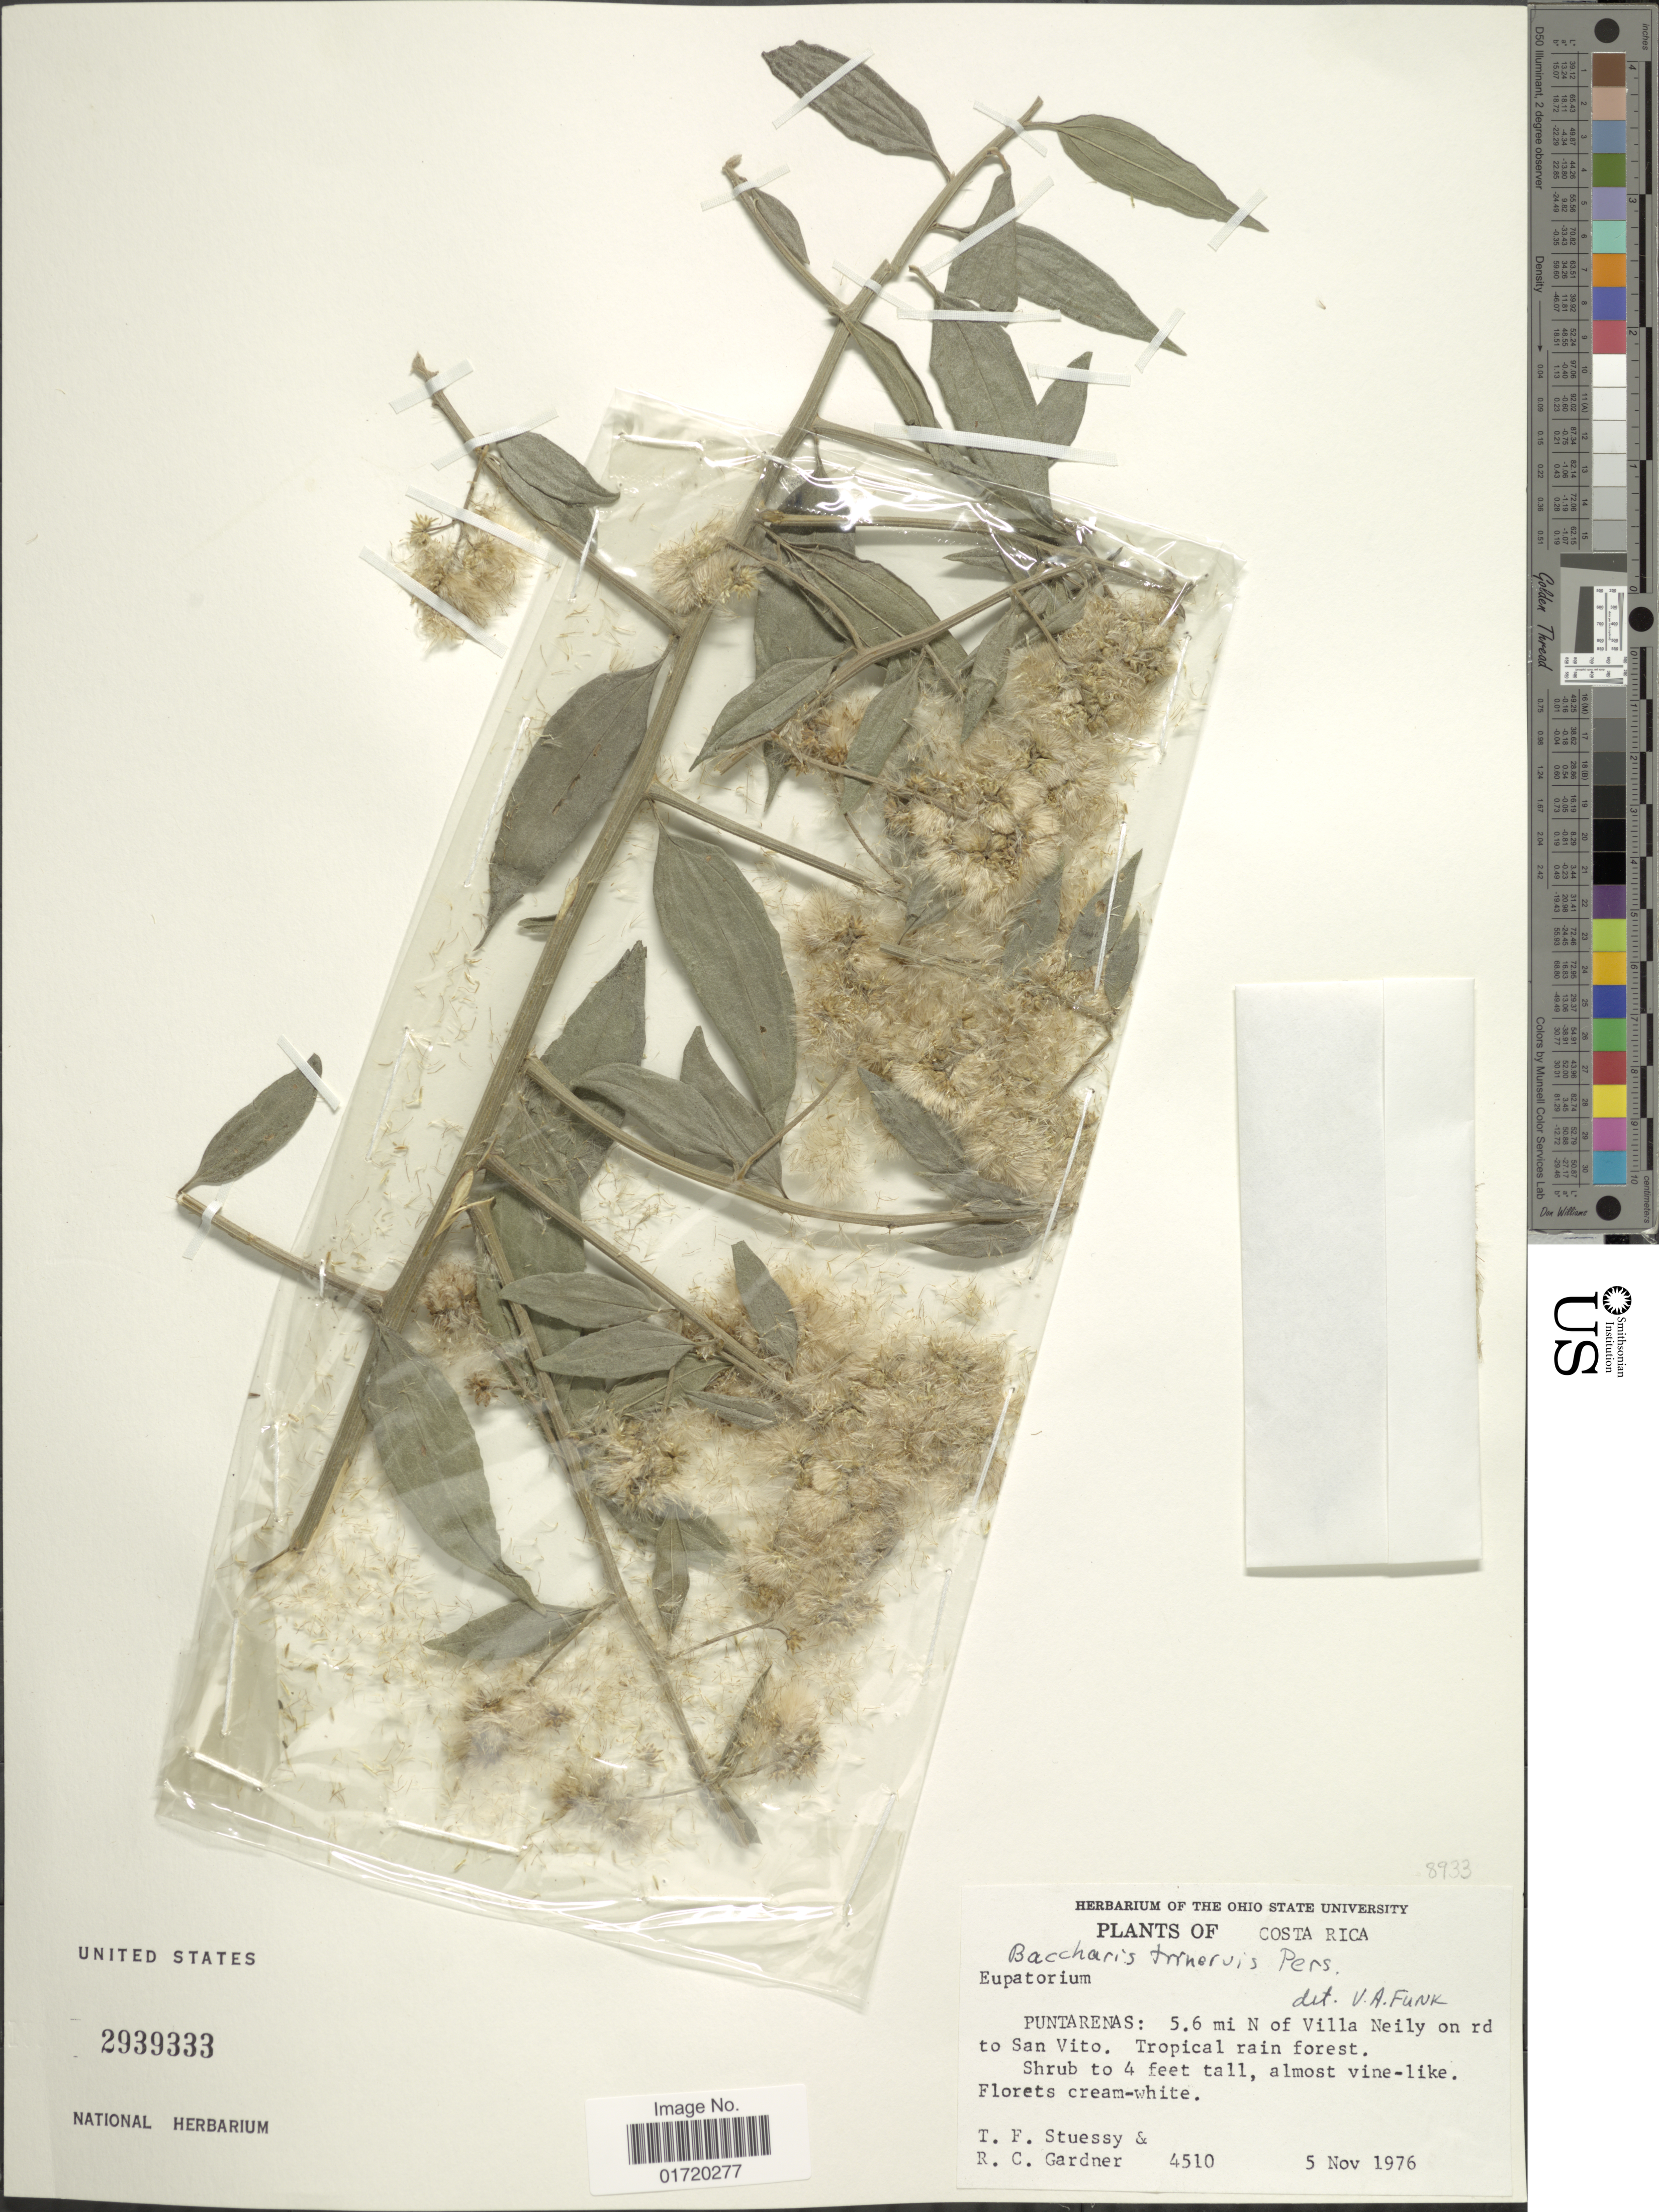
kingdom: Plantae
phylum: Tracheophyta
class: Magnoliopsida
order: Asterales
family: Asteraceae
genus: Baccharis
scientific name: Baccharis trinervis var. rhexioides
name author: (Kunth) Baker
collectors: T. Stuessy & R. C. Gardner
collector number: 4510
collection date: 1976-11-05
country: Costa Rica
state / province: Puntarenas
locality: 5.6 mi N of Villa Neily on rd to San Vito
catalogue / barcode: US 2939333